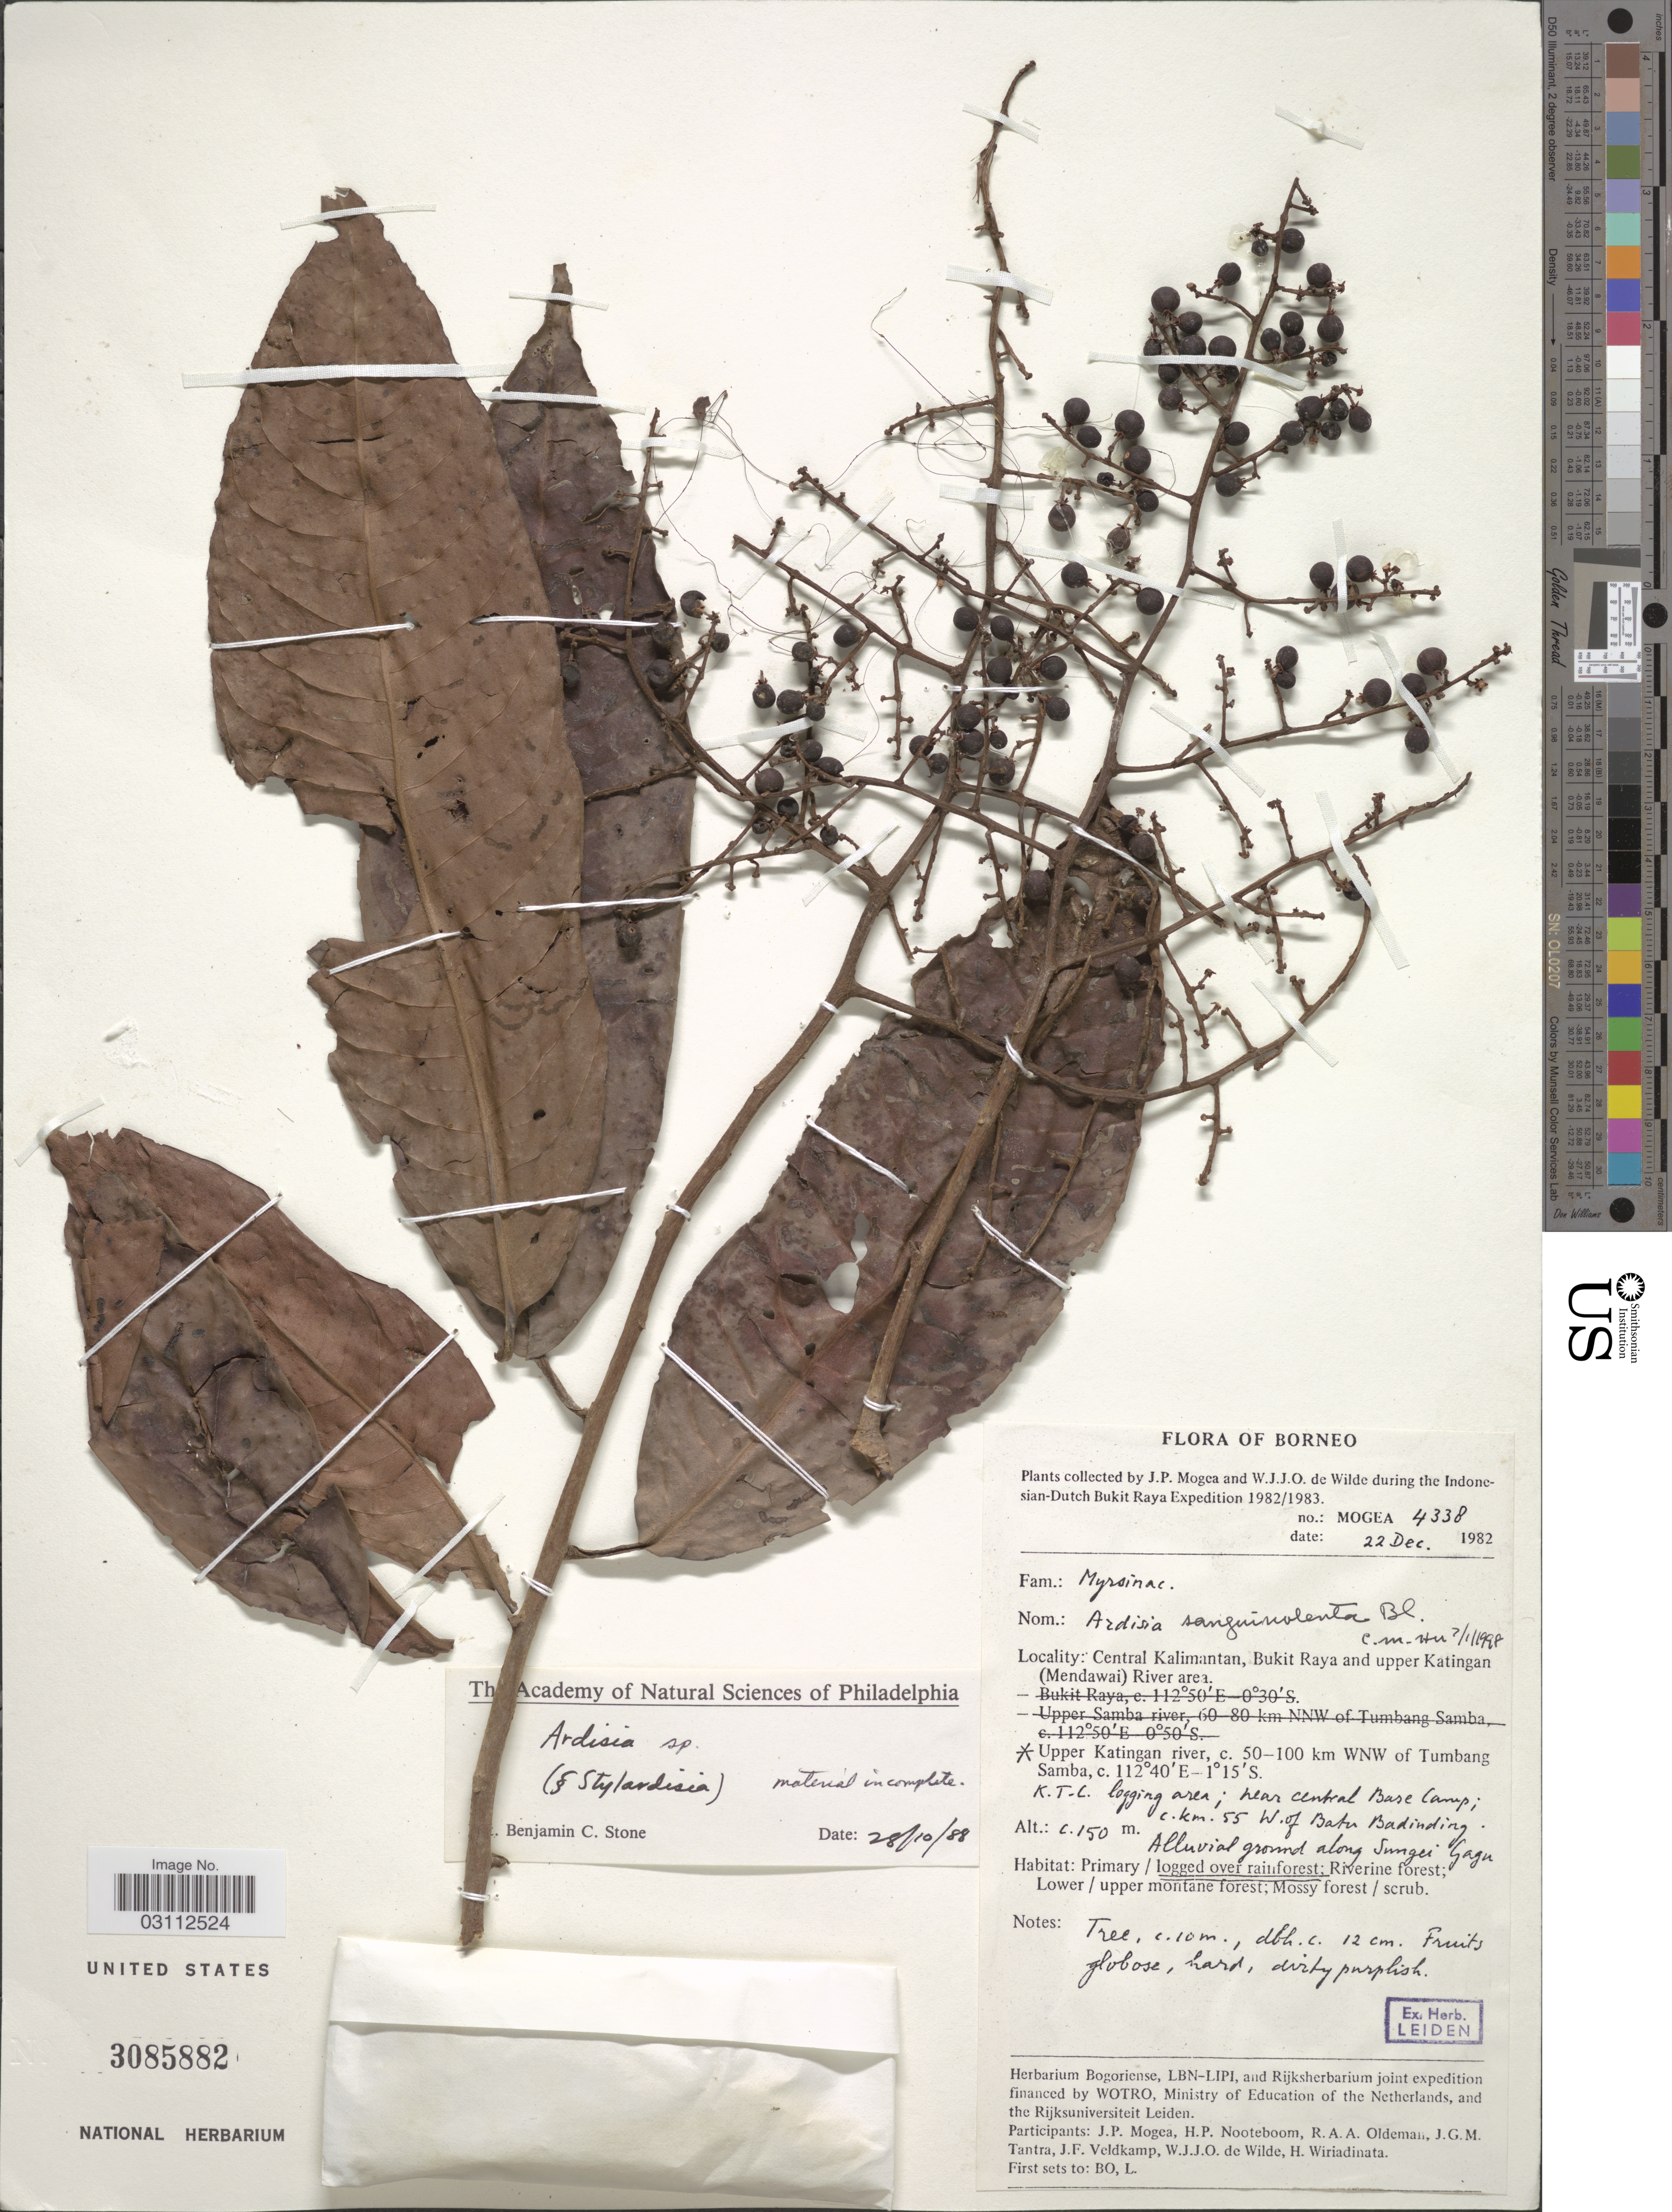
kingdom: Plantae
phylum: Tracheophyta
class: Magnoliopsida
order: Ericales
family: Primulaceae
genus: Ardisia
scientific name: Ardisia sanguinolenta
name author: Blume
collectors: J. Mogea & W. J. de Wilde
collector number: MOGEA4338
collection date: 1982-12-22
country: Indonesia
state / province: Kalimantan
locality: Borneo. Central Kalimantan, Bukit Raya and upper Katingan (Mendawai) River area. Upper Katingan river, c. 50-100 km WNW of Tumbang Samba. K.T.C. logging area; near central Base Camp; c. km. 55 W. of Batu Badinding. Alluvial ground along Sungei Gagu.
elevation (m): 150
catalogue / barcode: US 3085882